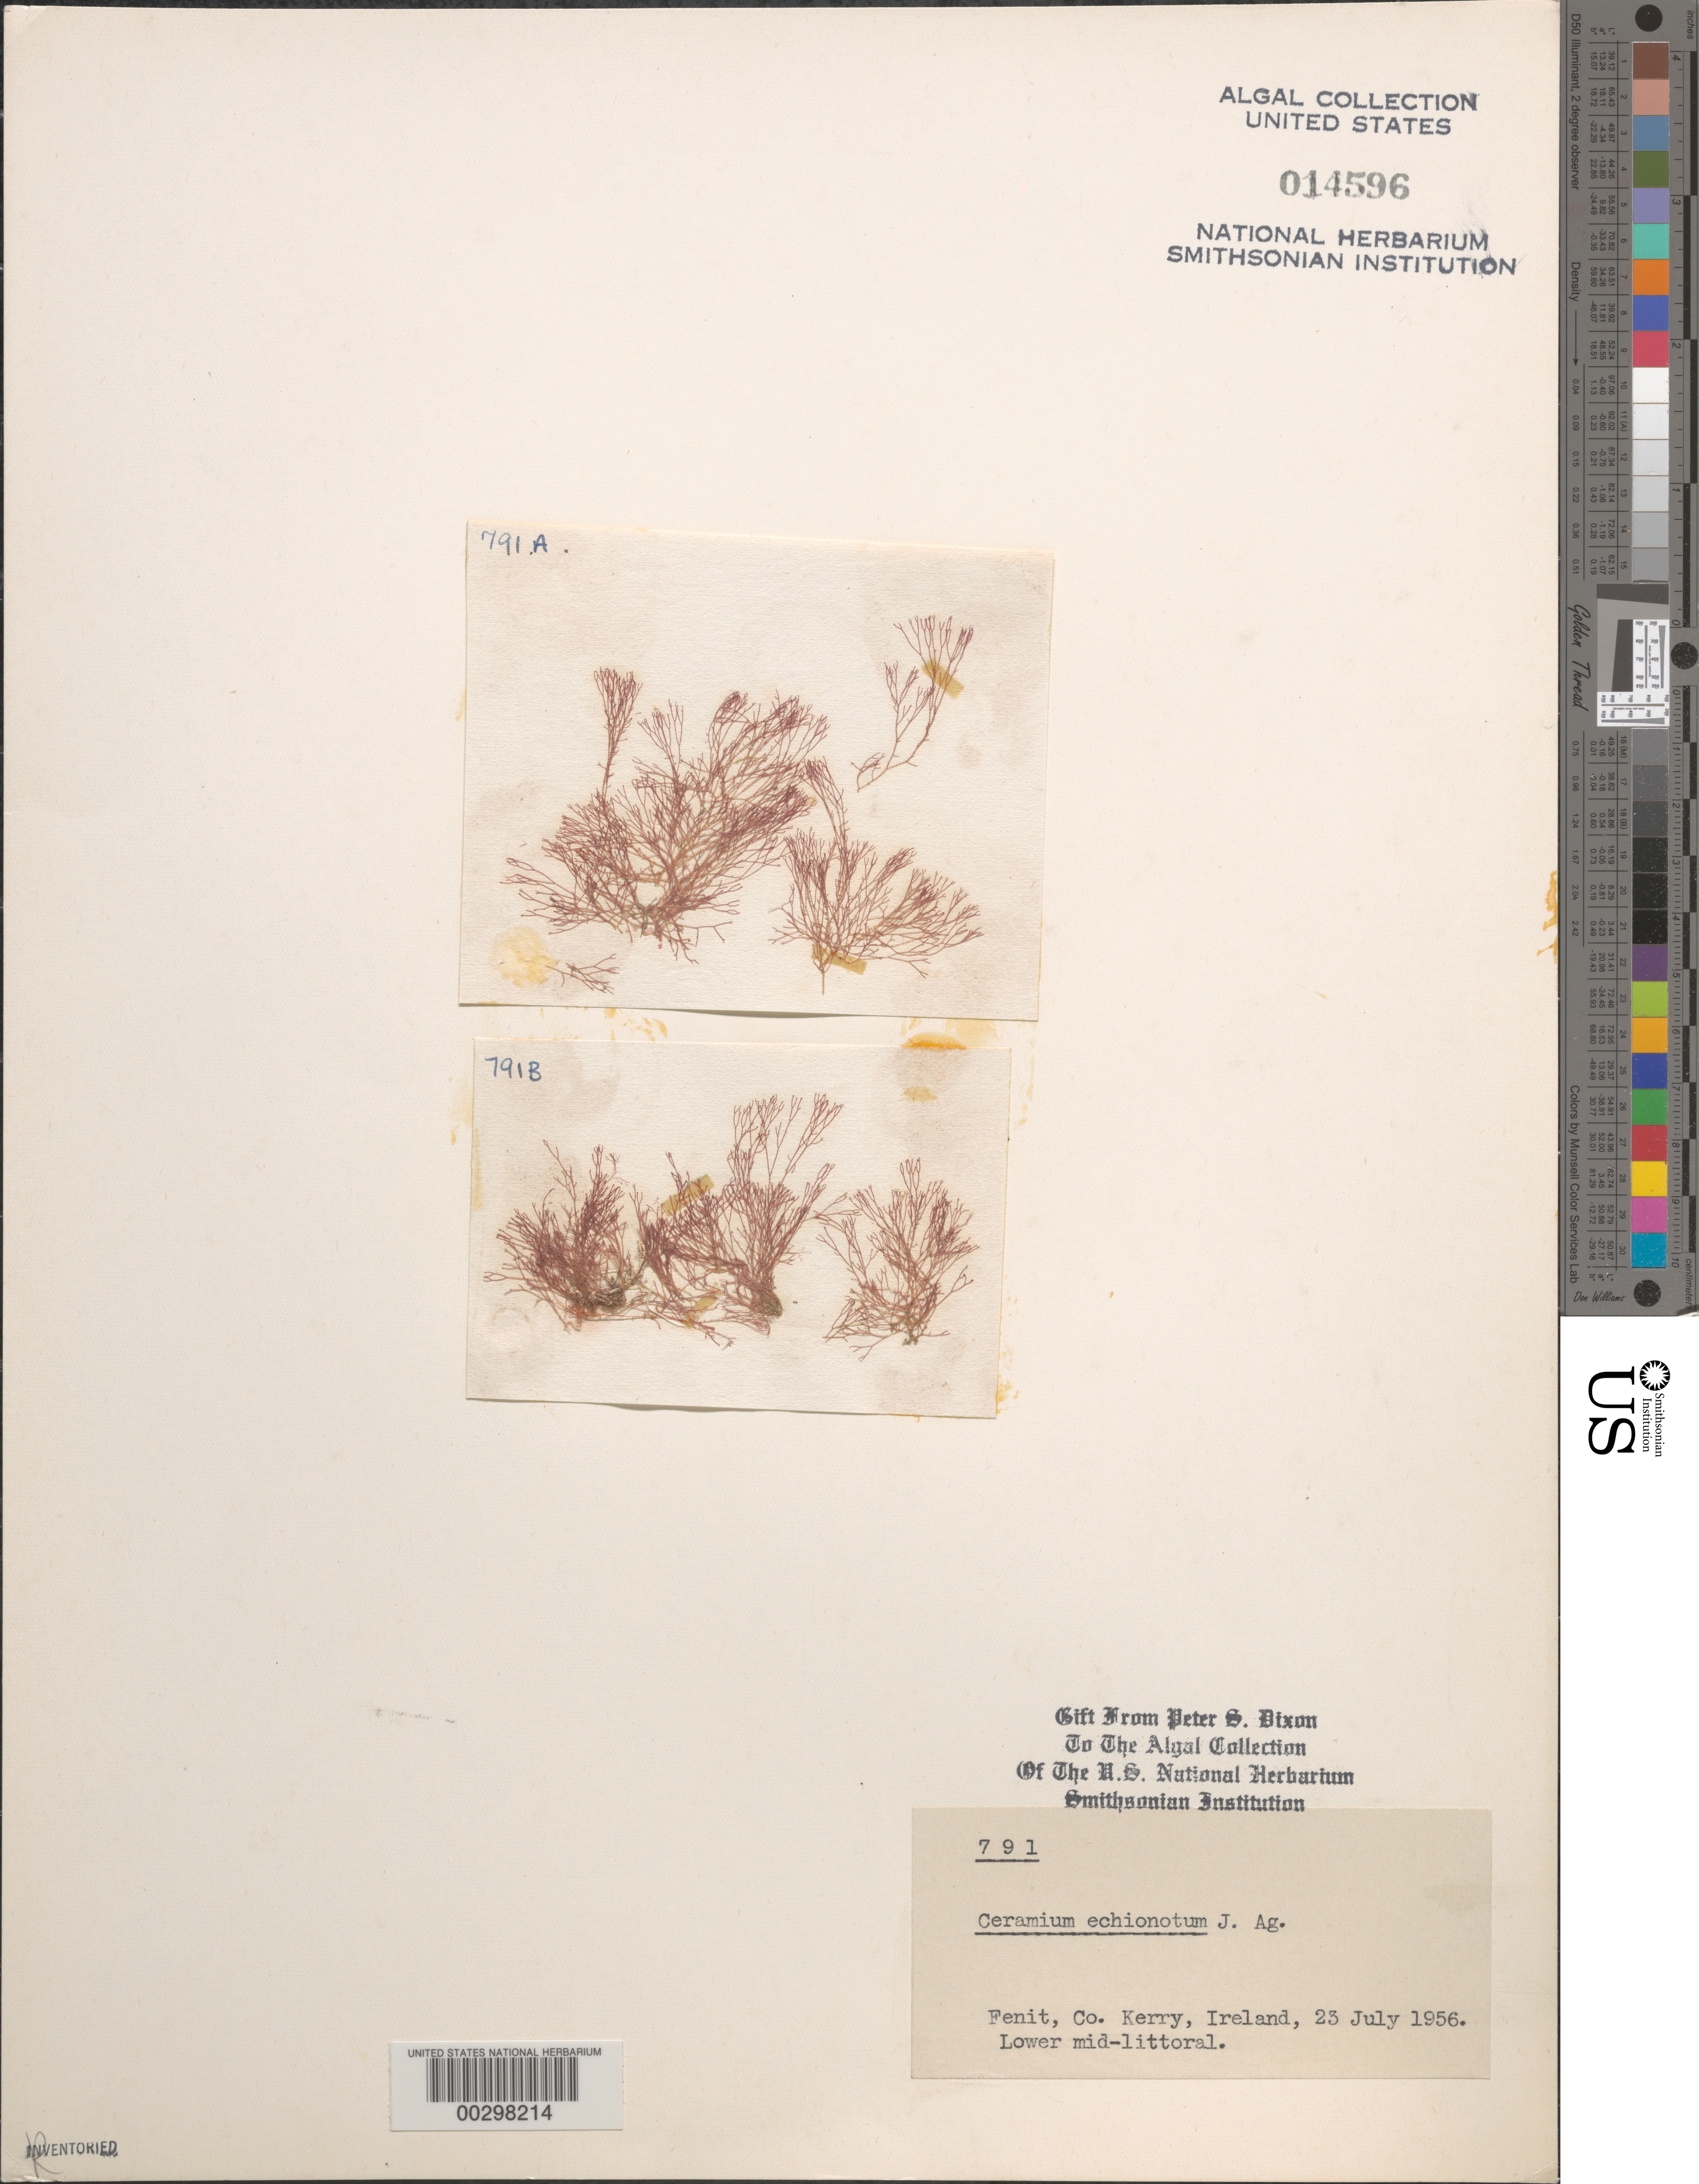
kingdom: Plantae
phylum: Rhodophyta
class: Florideophyceae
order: Ceramiales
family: Ceramiaceae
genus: Ceramium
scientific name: Ceramium echionotum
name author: J. Agardh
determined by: Dixon, P. S.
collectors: P. S. Dixon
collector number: PSD 791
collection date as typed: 23 Jul 1956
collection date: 1956-07-23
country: Ireland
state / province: Munster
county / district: Kerry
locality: Fenit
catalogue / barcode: US 14596